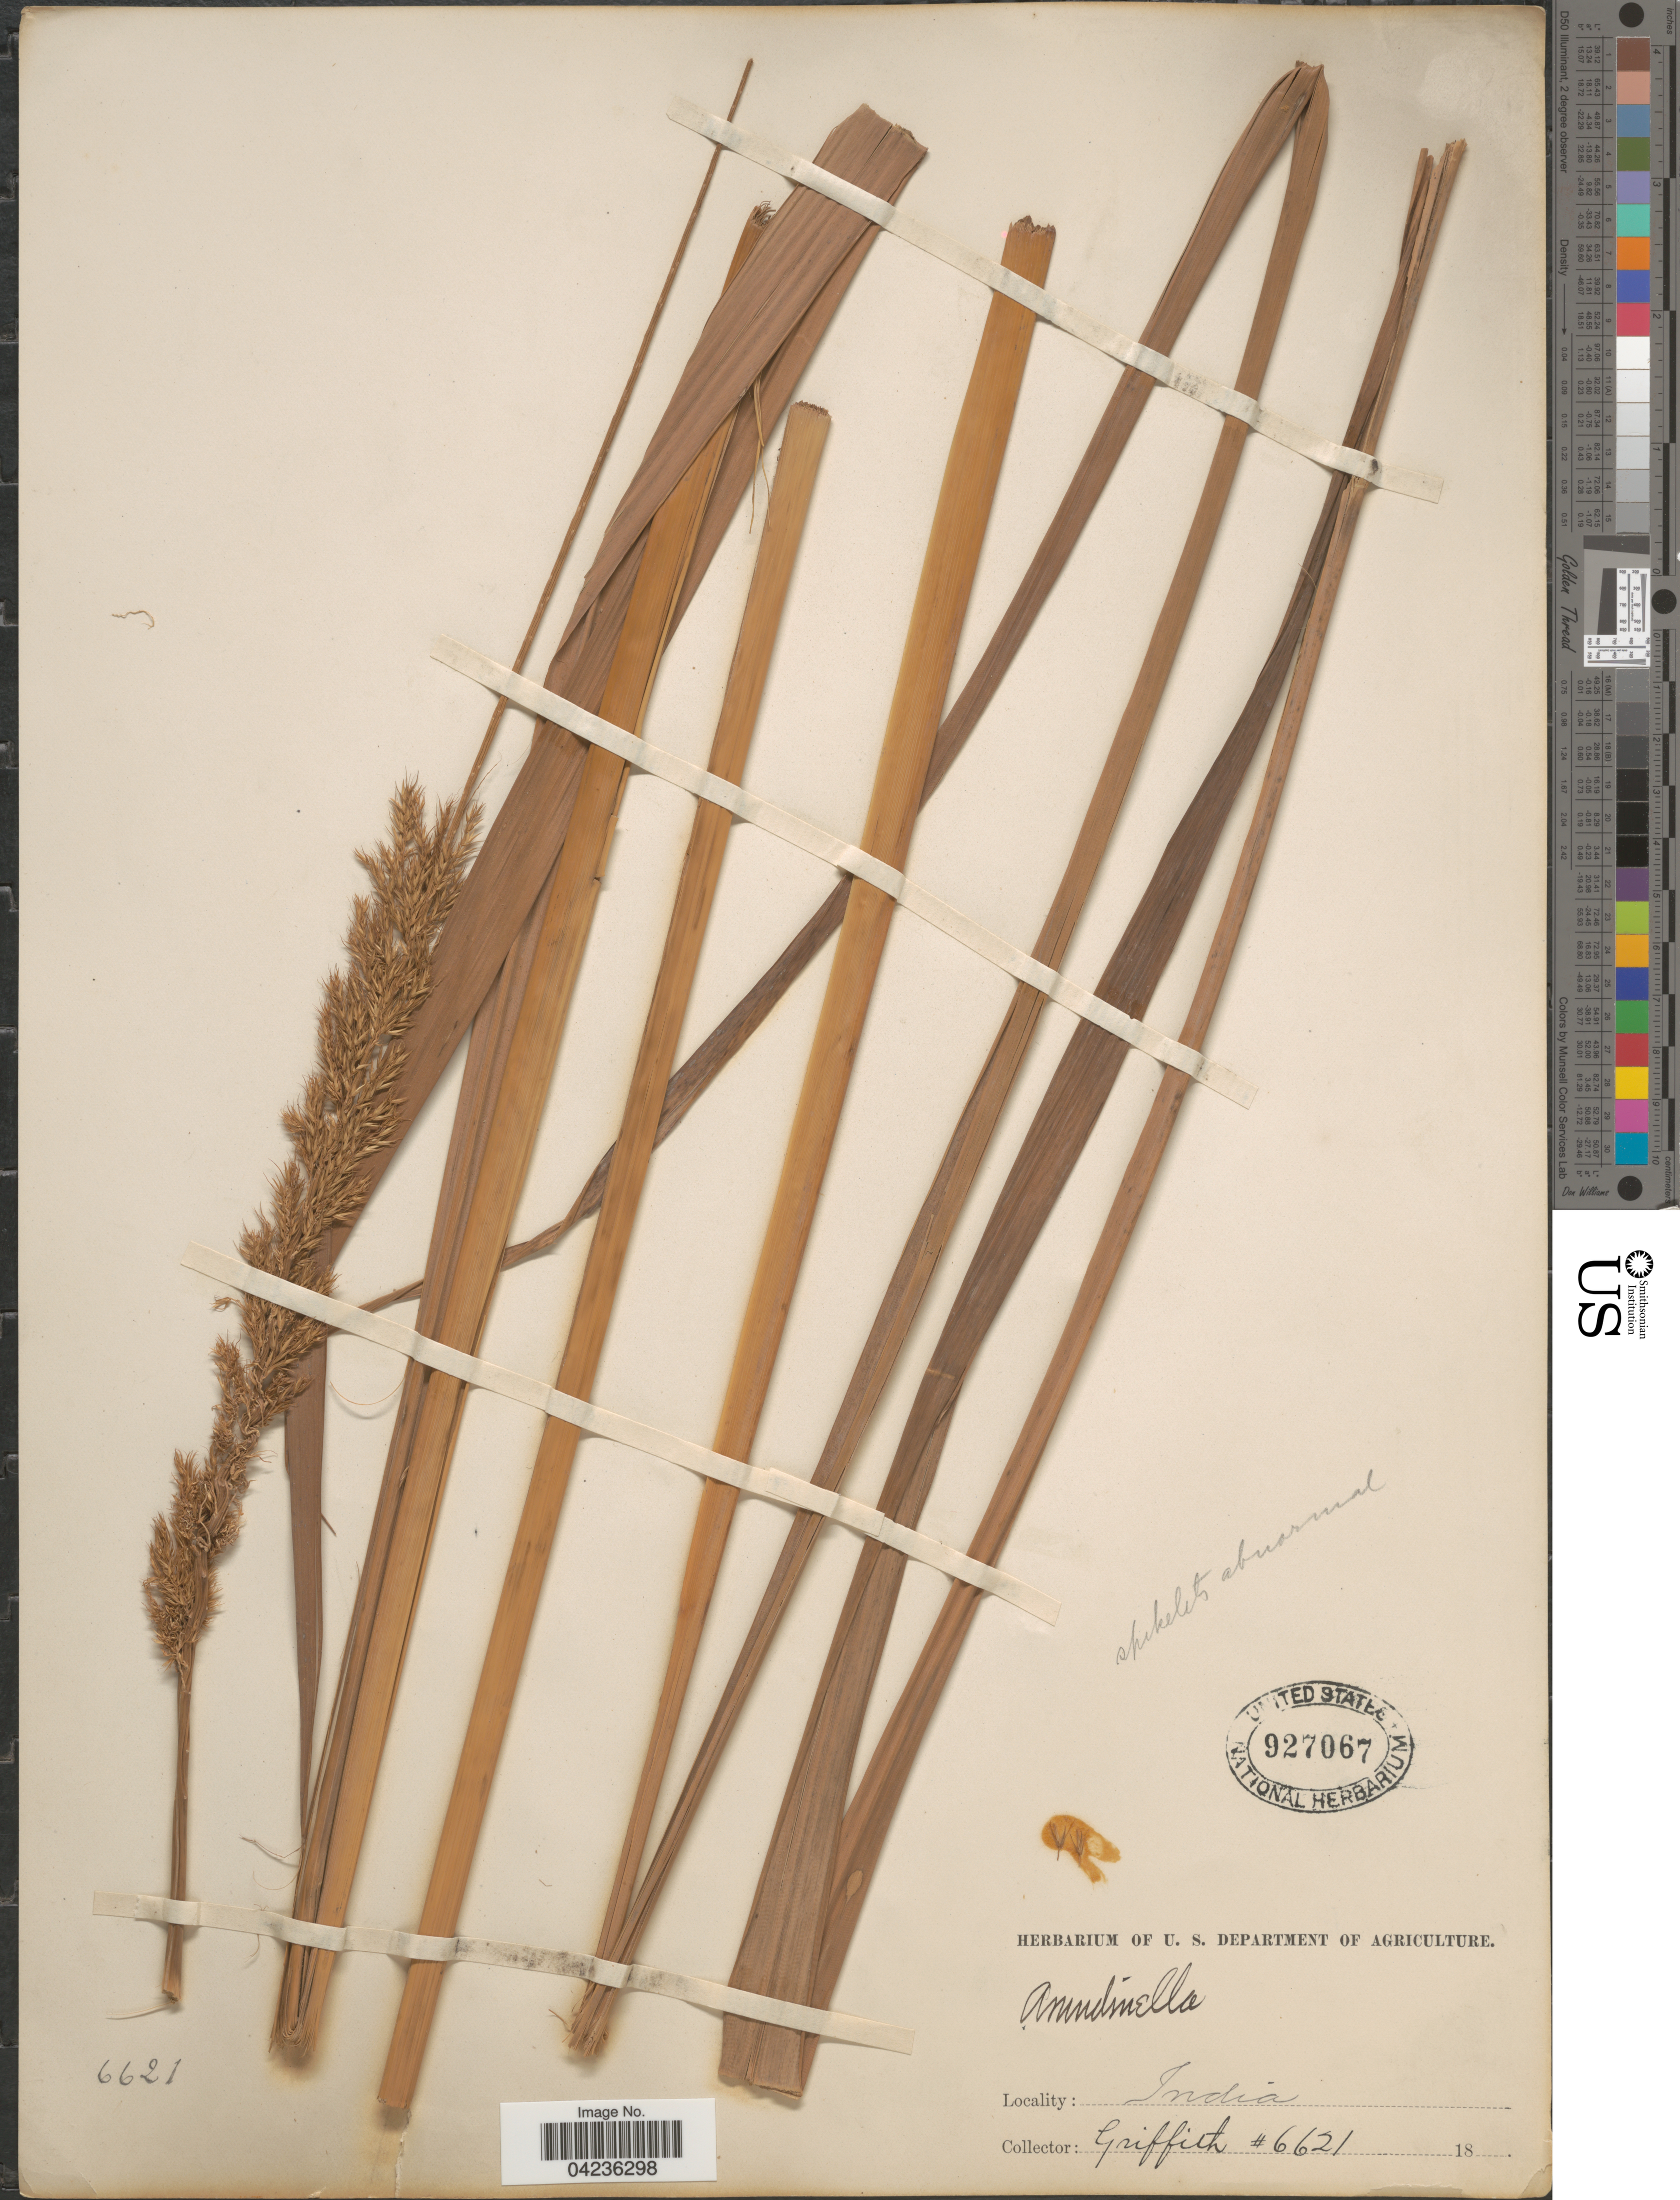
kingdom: Plantae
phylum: Tracheophyta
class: Liliopsida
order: Poales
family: Poaceae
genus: Arundinella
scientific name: Arundinella sp.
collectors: -. Griffith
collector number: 6621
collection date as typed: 18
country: India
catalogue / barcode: US 927067